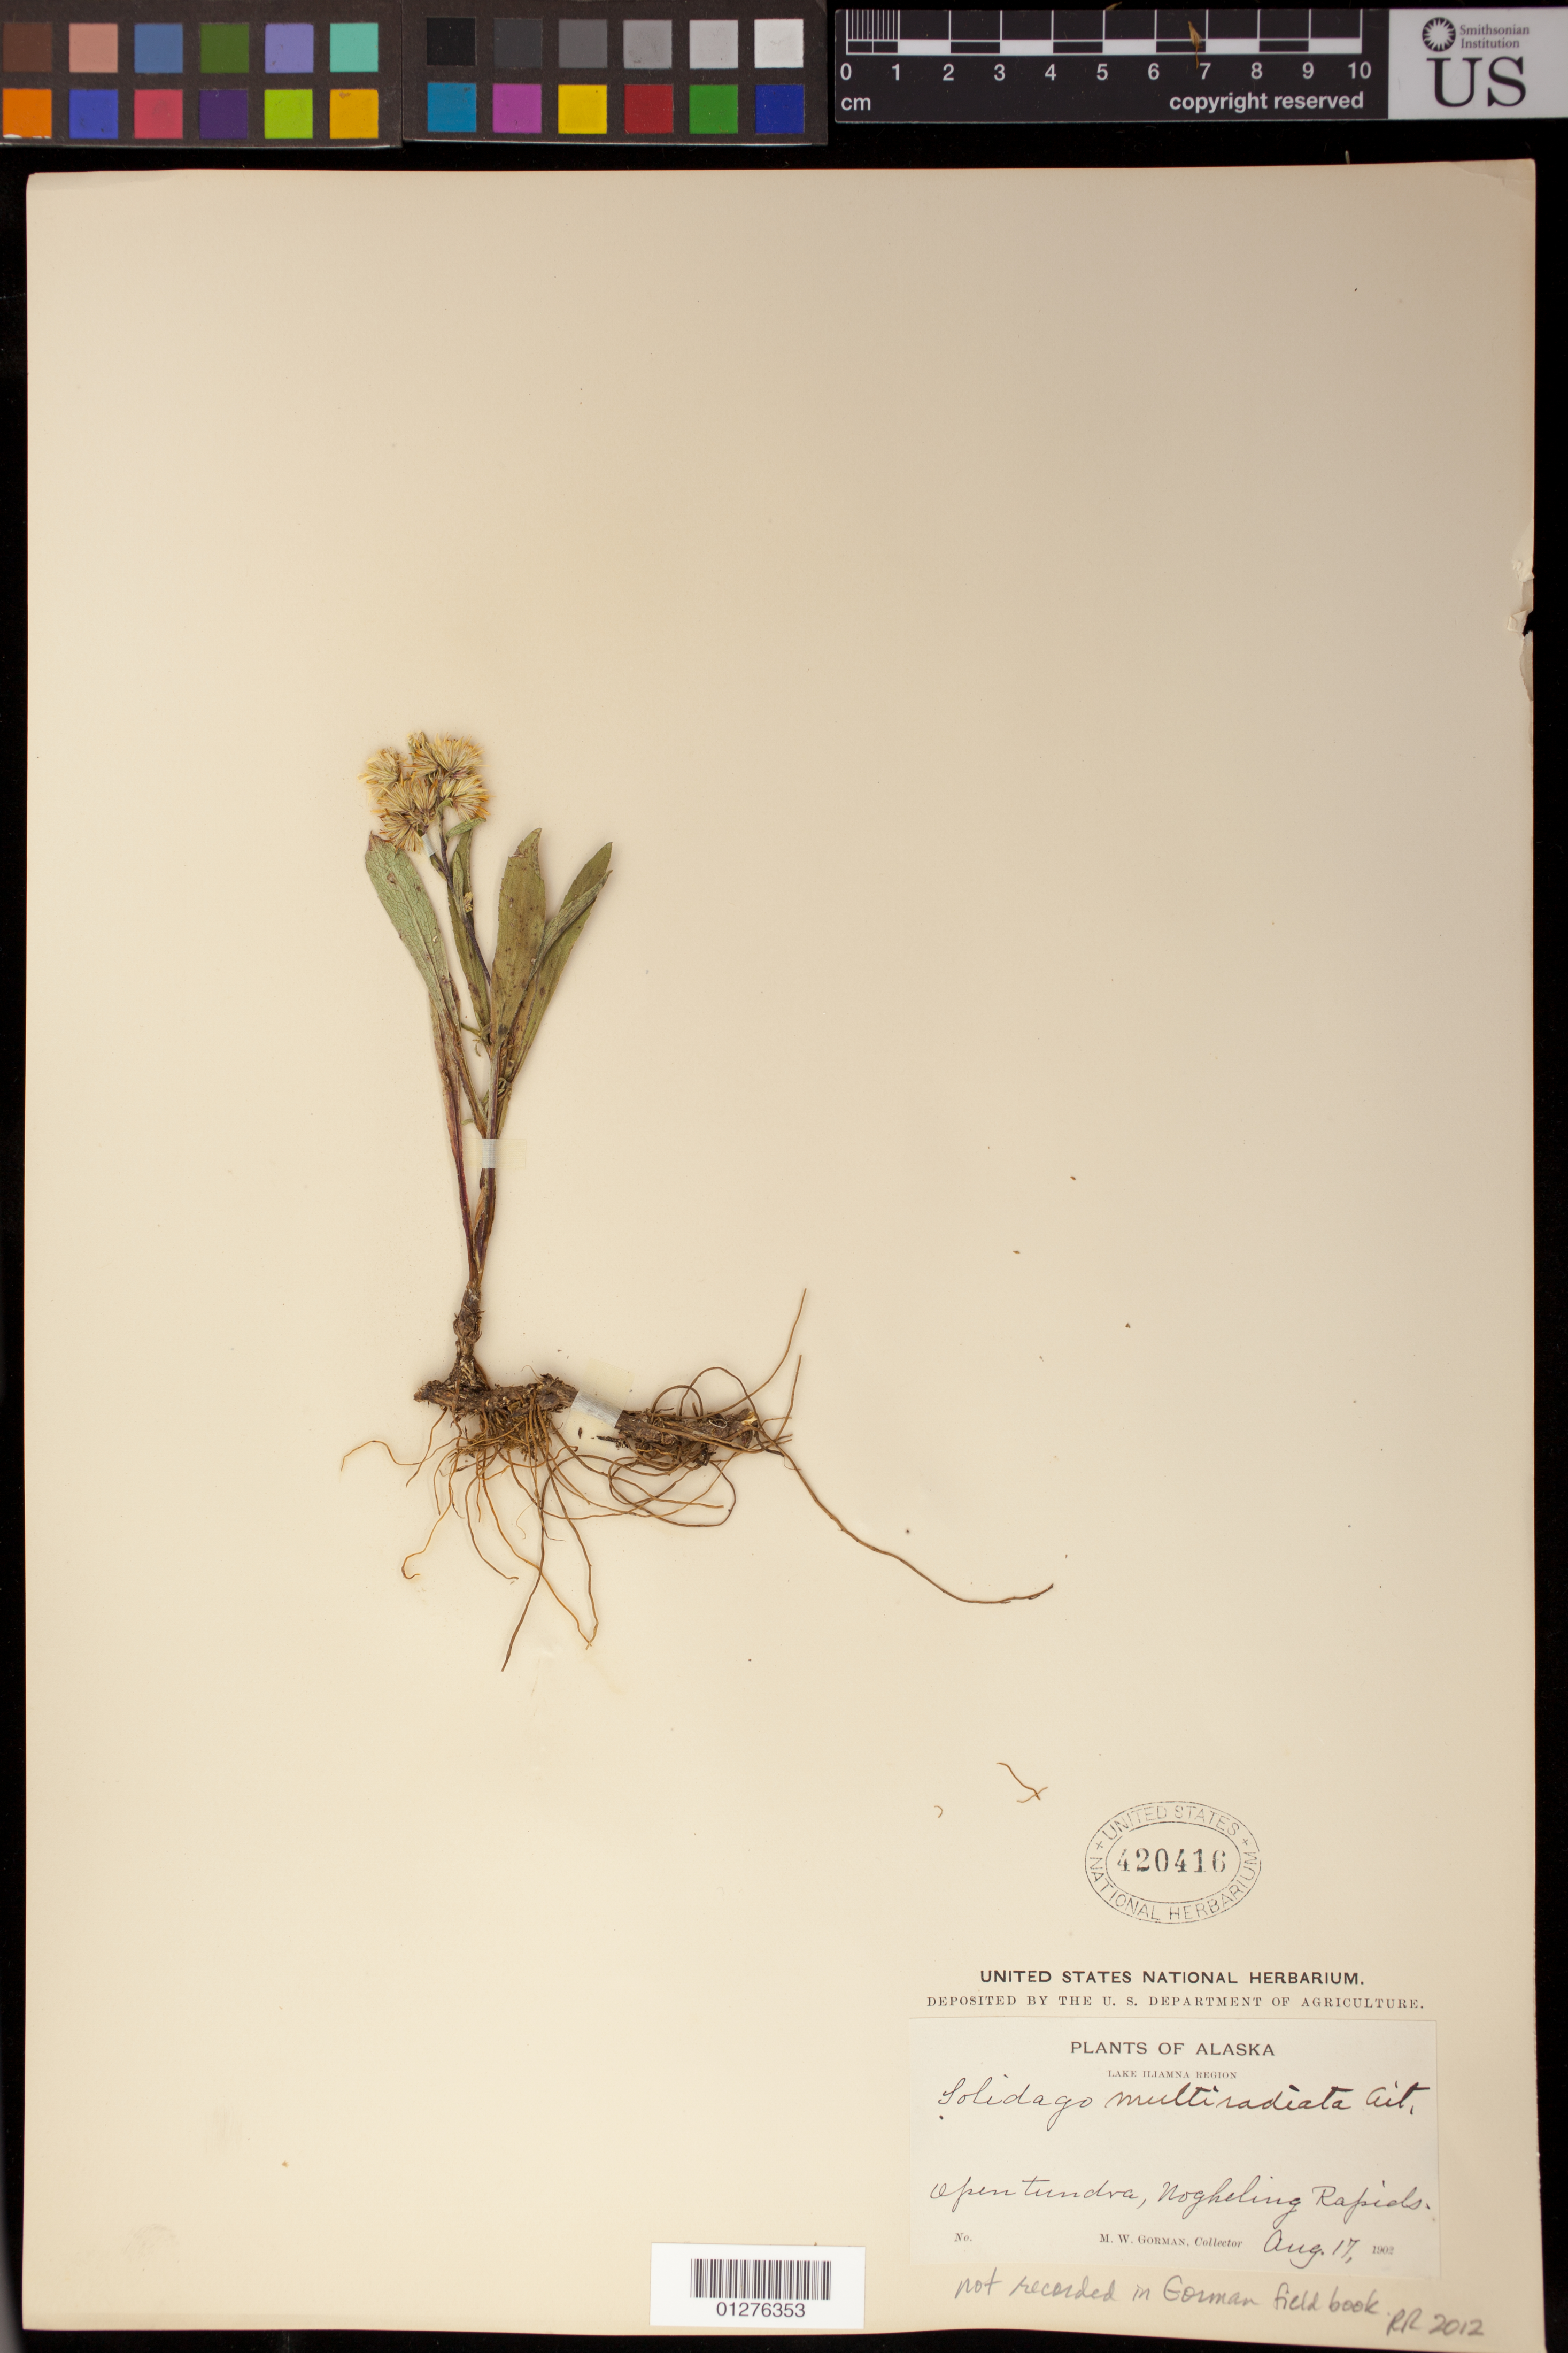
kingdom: Plantae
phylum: Tracheophyta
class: Magnoliopsida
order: Asterales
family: Asteraceae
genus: Solidago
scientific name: Solidago multiradiata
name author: Aiton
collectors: M. W. Gorman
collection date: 1902-08-17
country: United States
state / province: Alaska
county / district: Lake And Peninsula Borough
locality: Nogheling Rapids, Lake Iliamna Region.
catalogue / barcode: US 420416